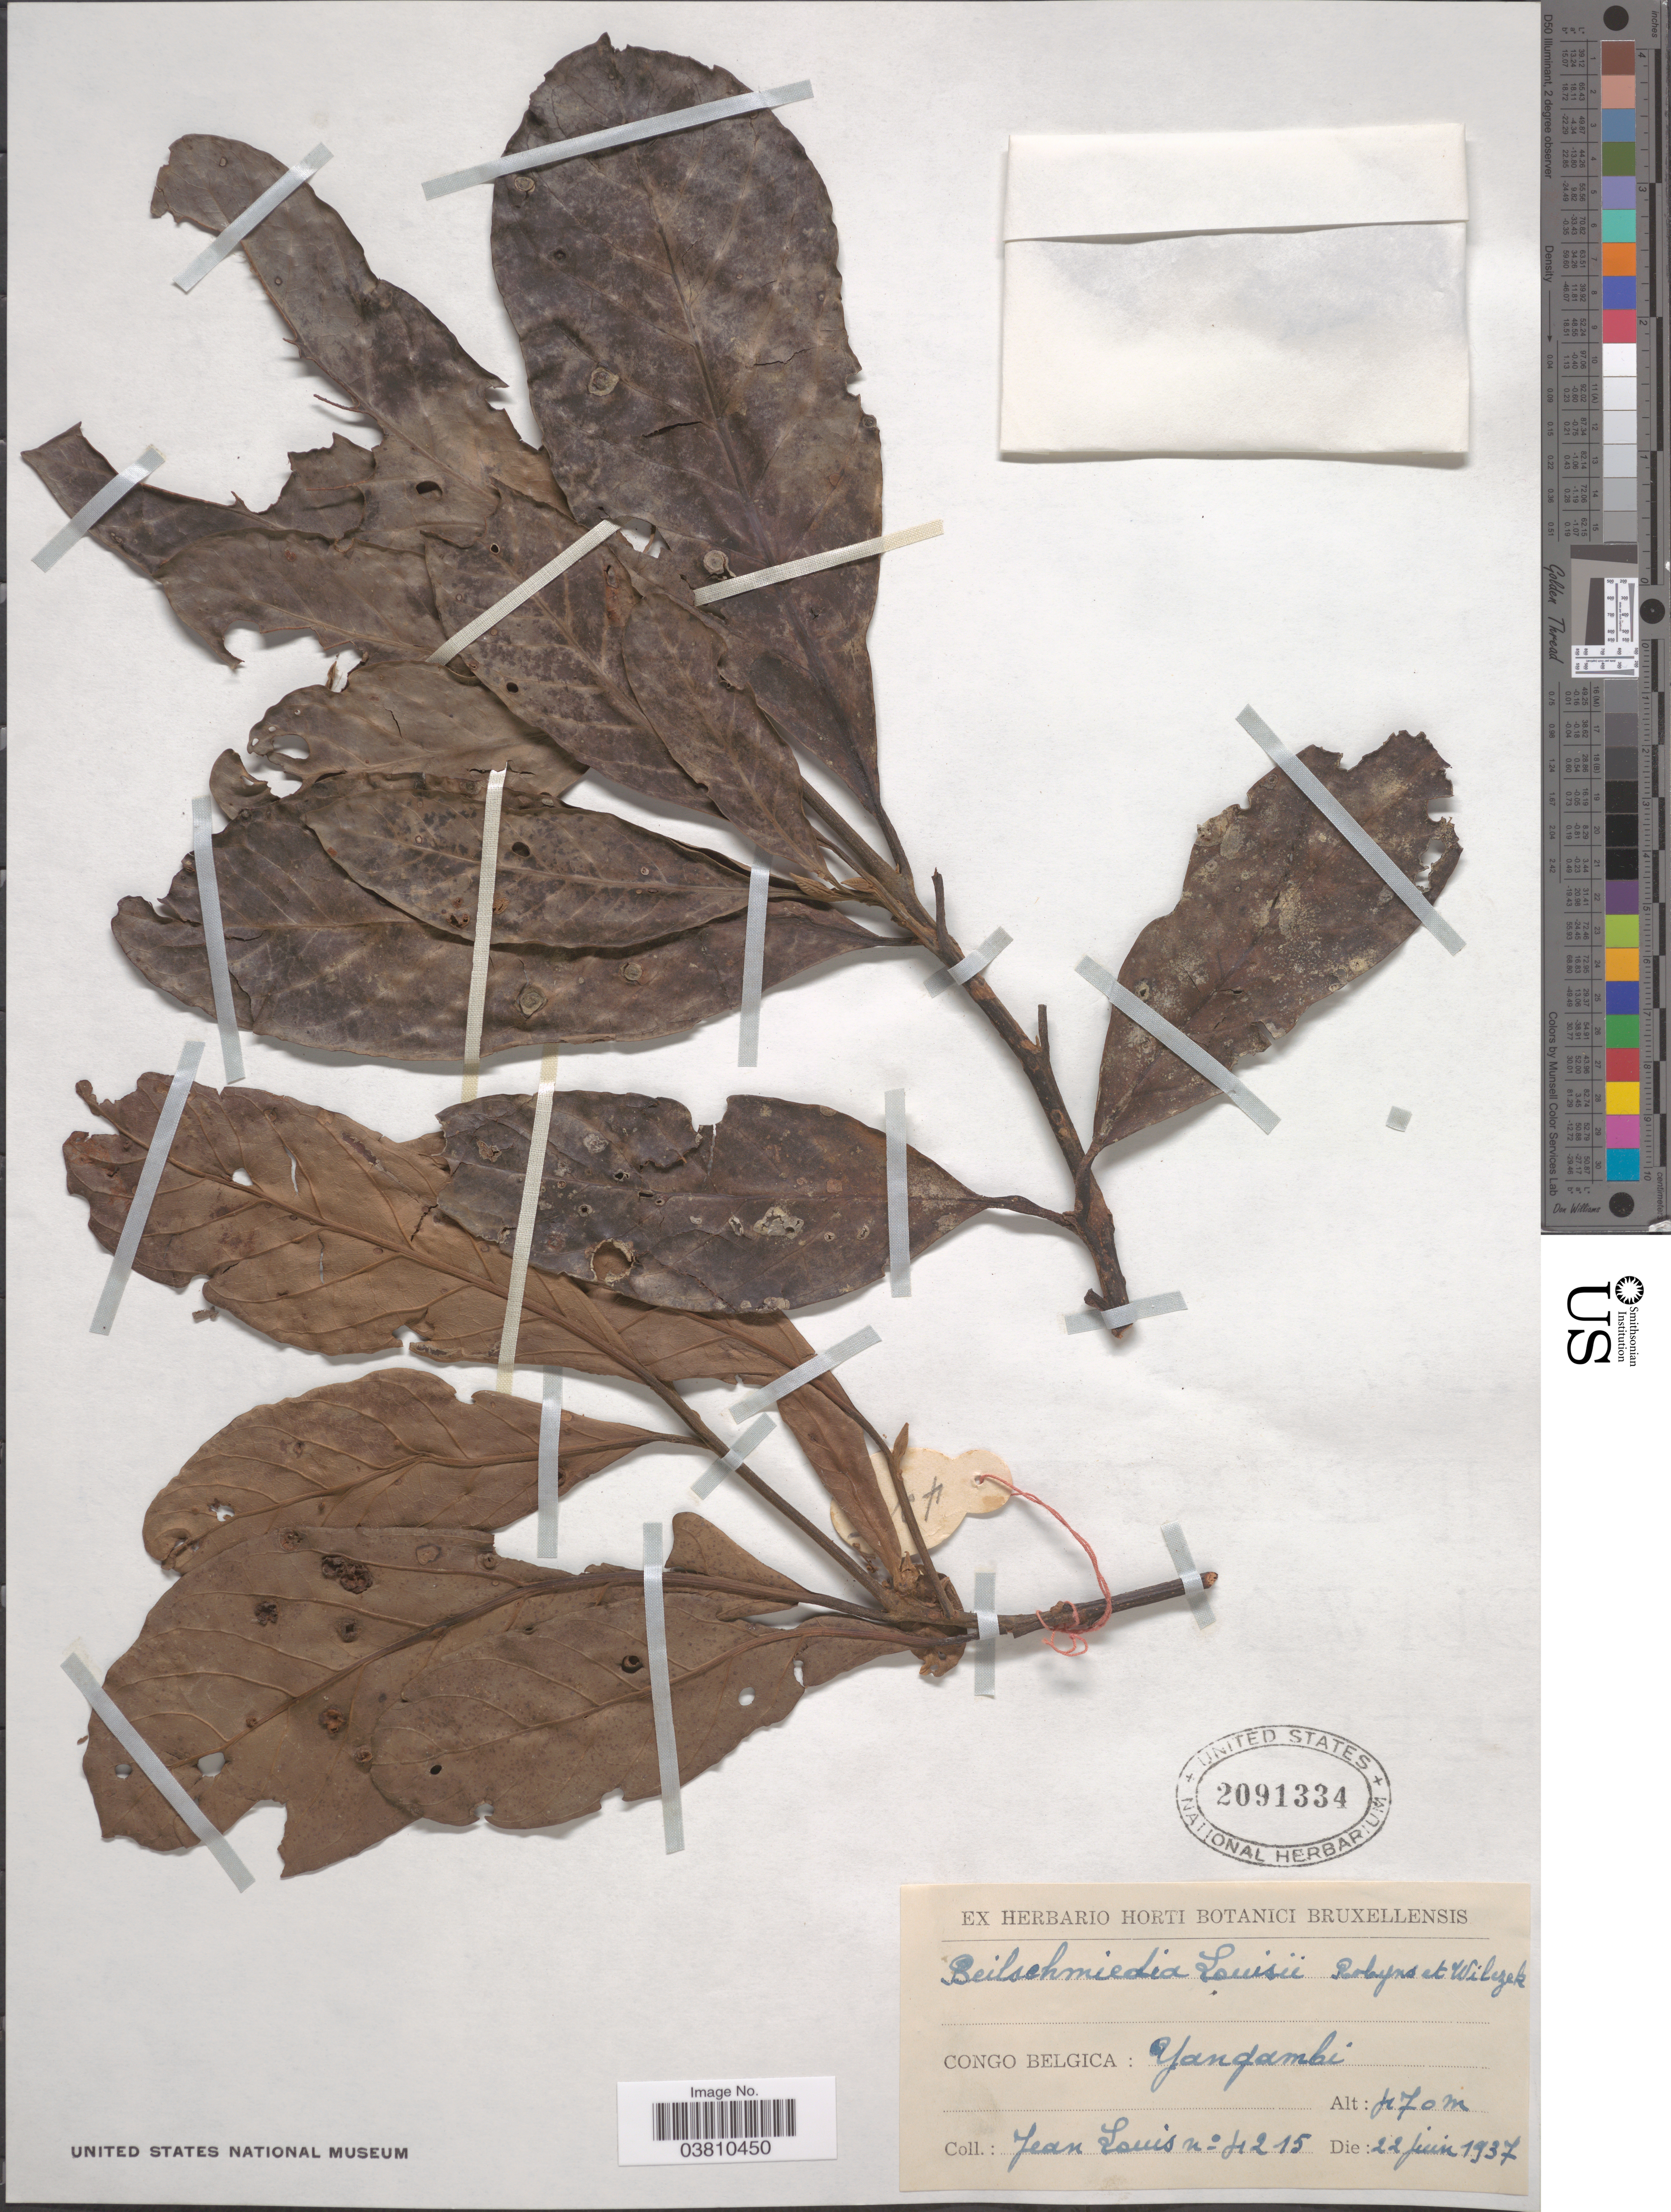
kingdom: Plantae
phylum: Tracheophyta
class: Magnoliopsida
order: Laurales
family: Lauraceae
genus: Beilschmiedia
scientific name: Beilschmiedia louisii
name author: Robyns & R. Wilczek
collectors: J. Louis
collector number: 4215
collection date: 1937-06-22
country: Congo, Democratic Republic of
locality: Congo Belgica: Yangambi.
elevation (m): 470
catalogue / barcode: US 2091334